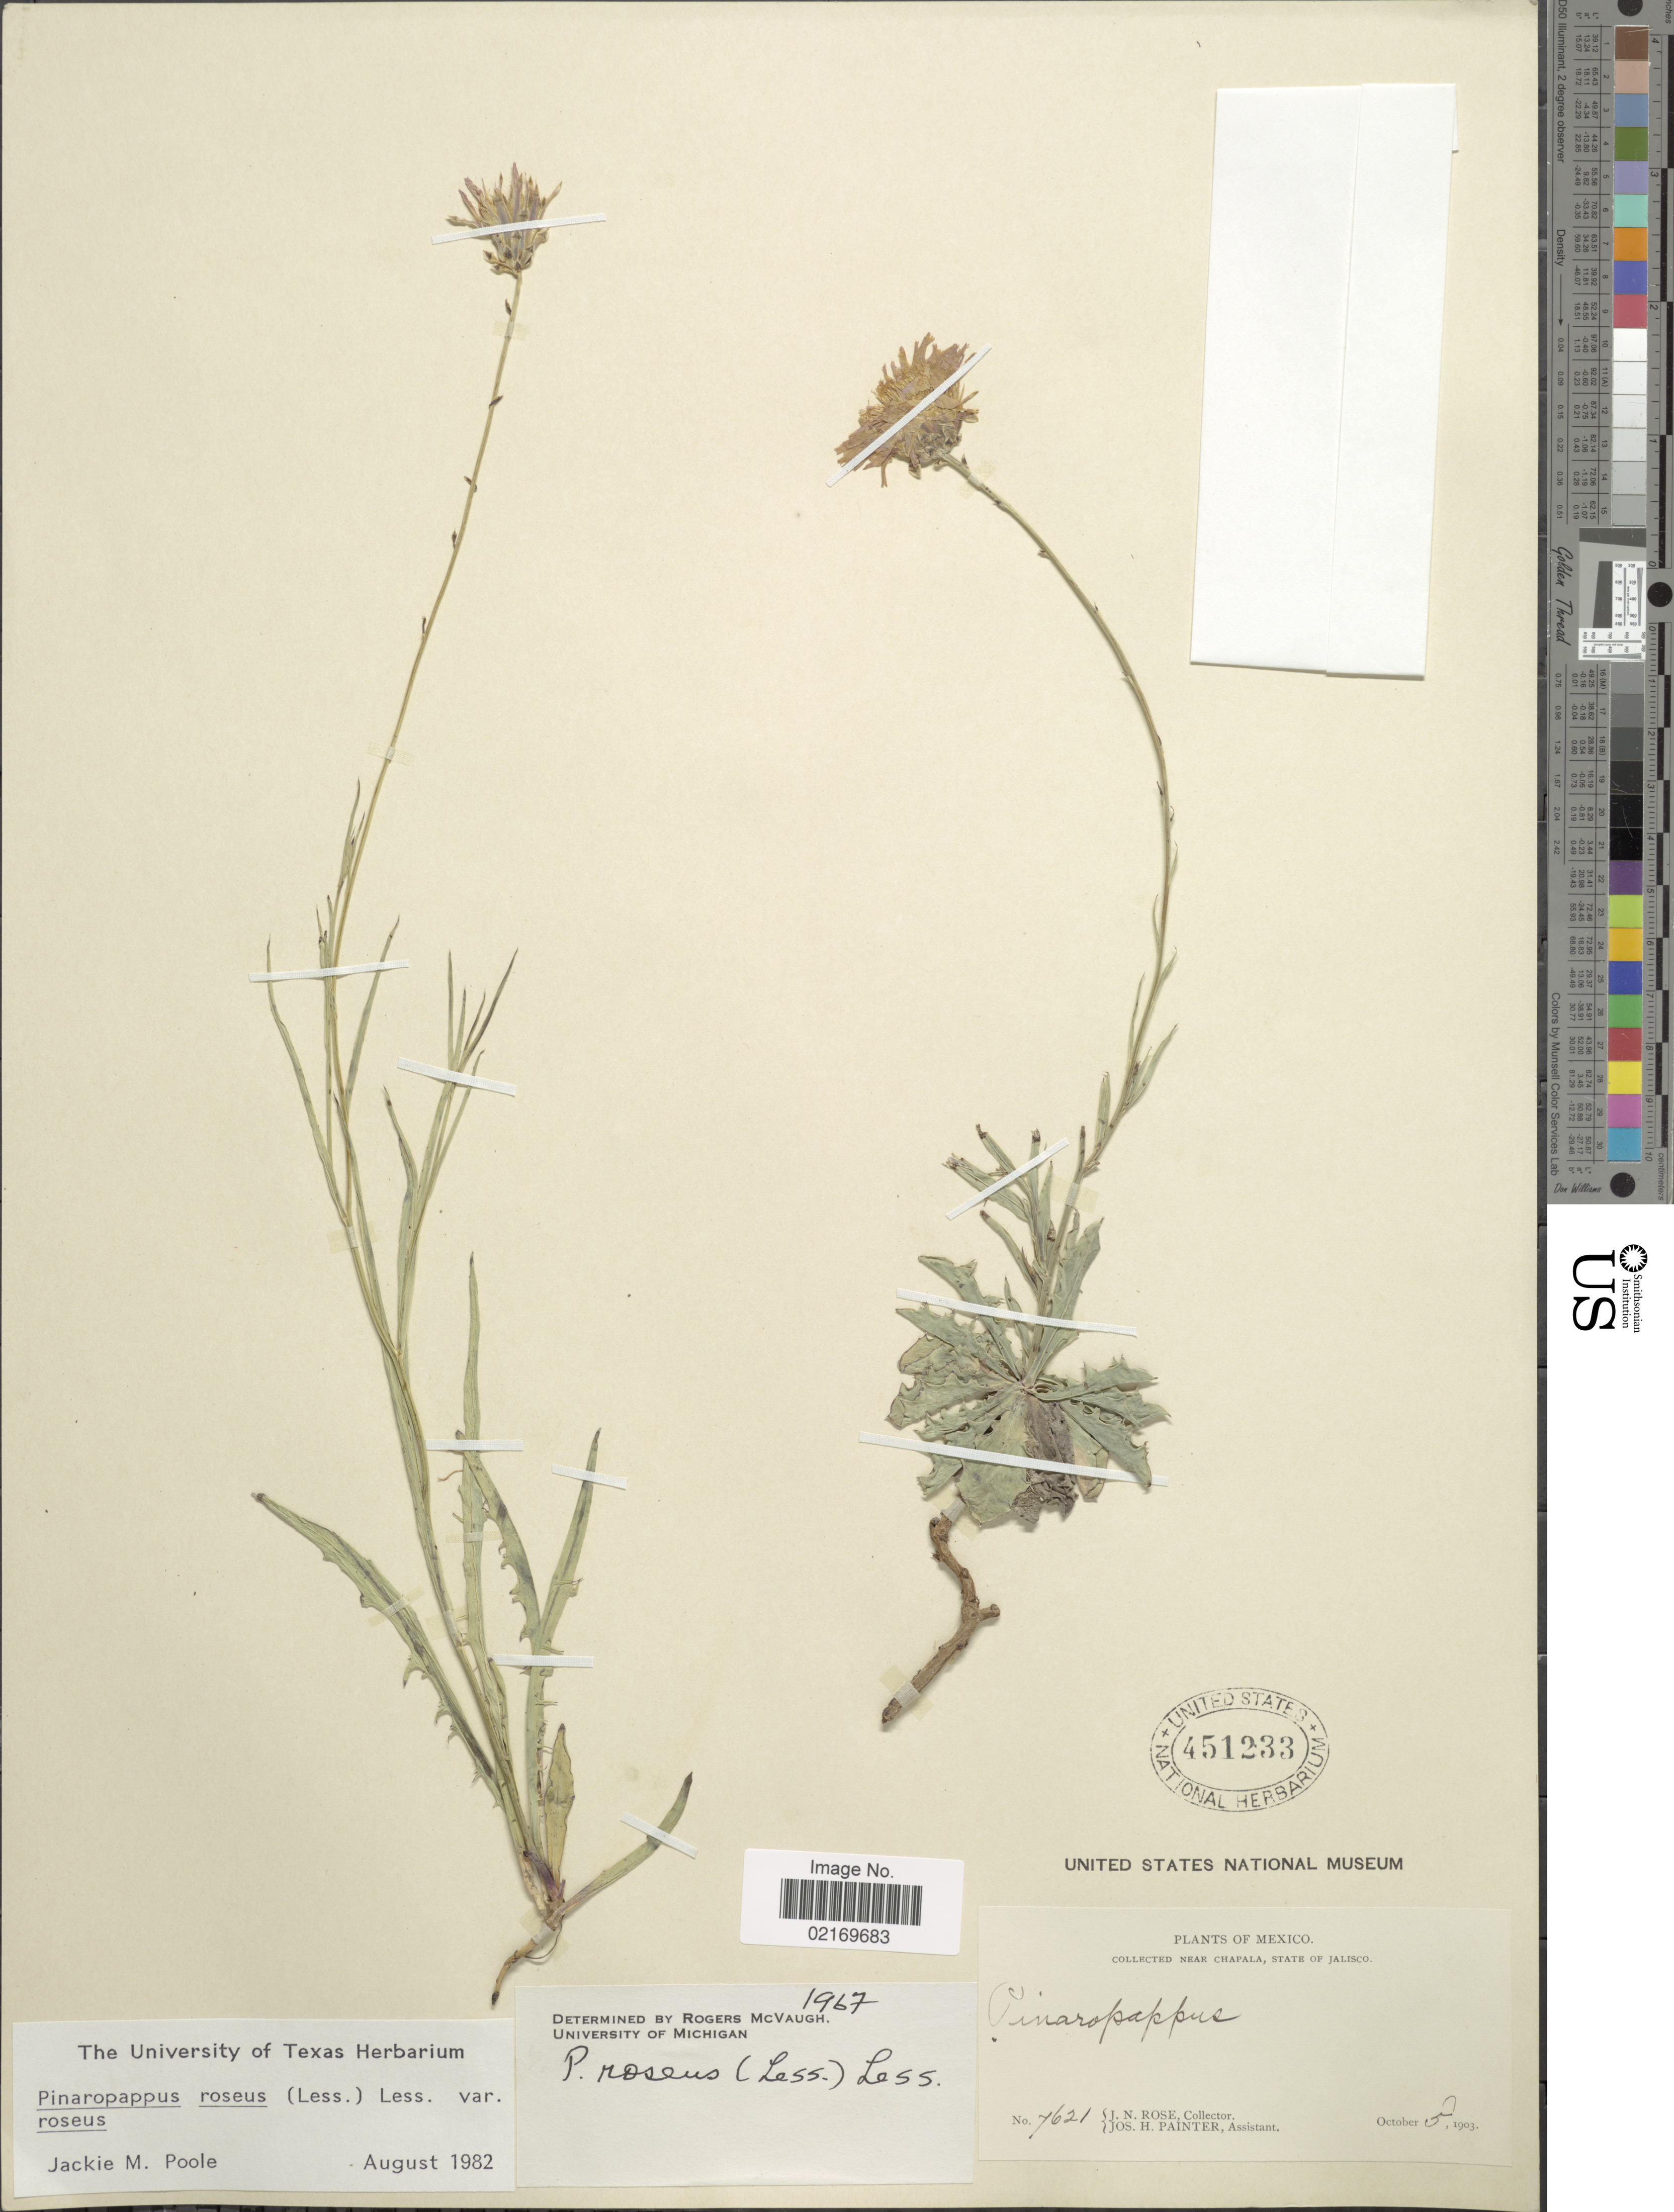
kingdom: Plantae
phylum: Tracheophyta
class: Magnoliopsida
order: Asterales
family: Asteraceae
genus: Pinaropappus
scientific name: Pinaropappus roseus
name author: Less.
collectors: J. N. Rose & J. H. Painter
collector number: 7621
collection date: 1903-10-05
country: Mexico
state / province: Jalisco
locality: Near Chapala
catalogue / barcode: US 451233